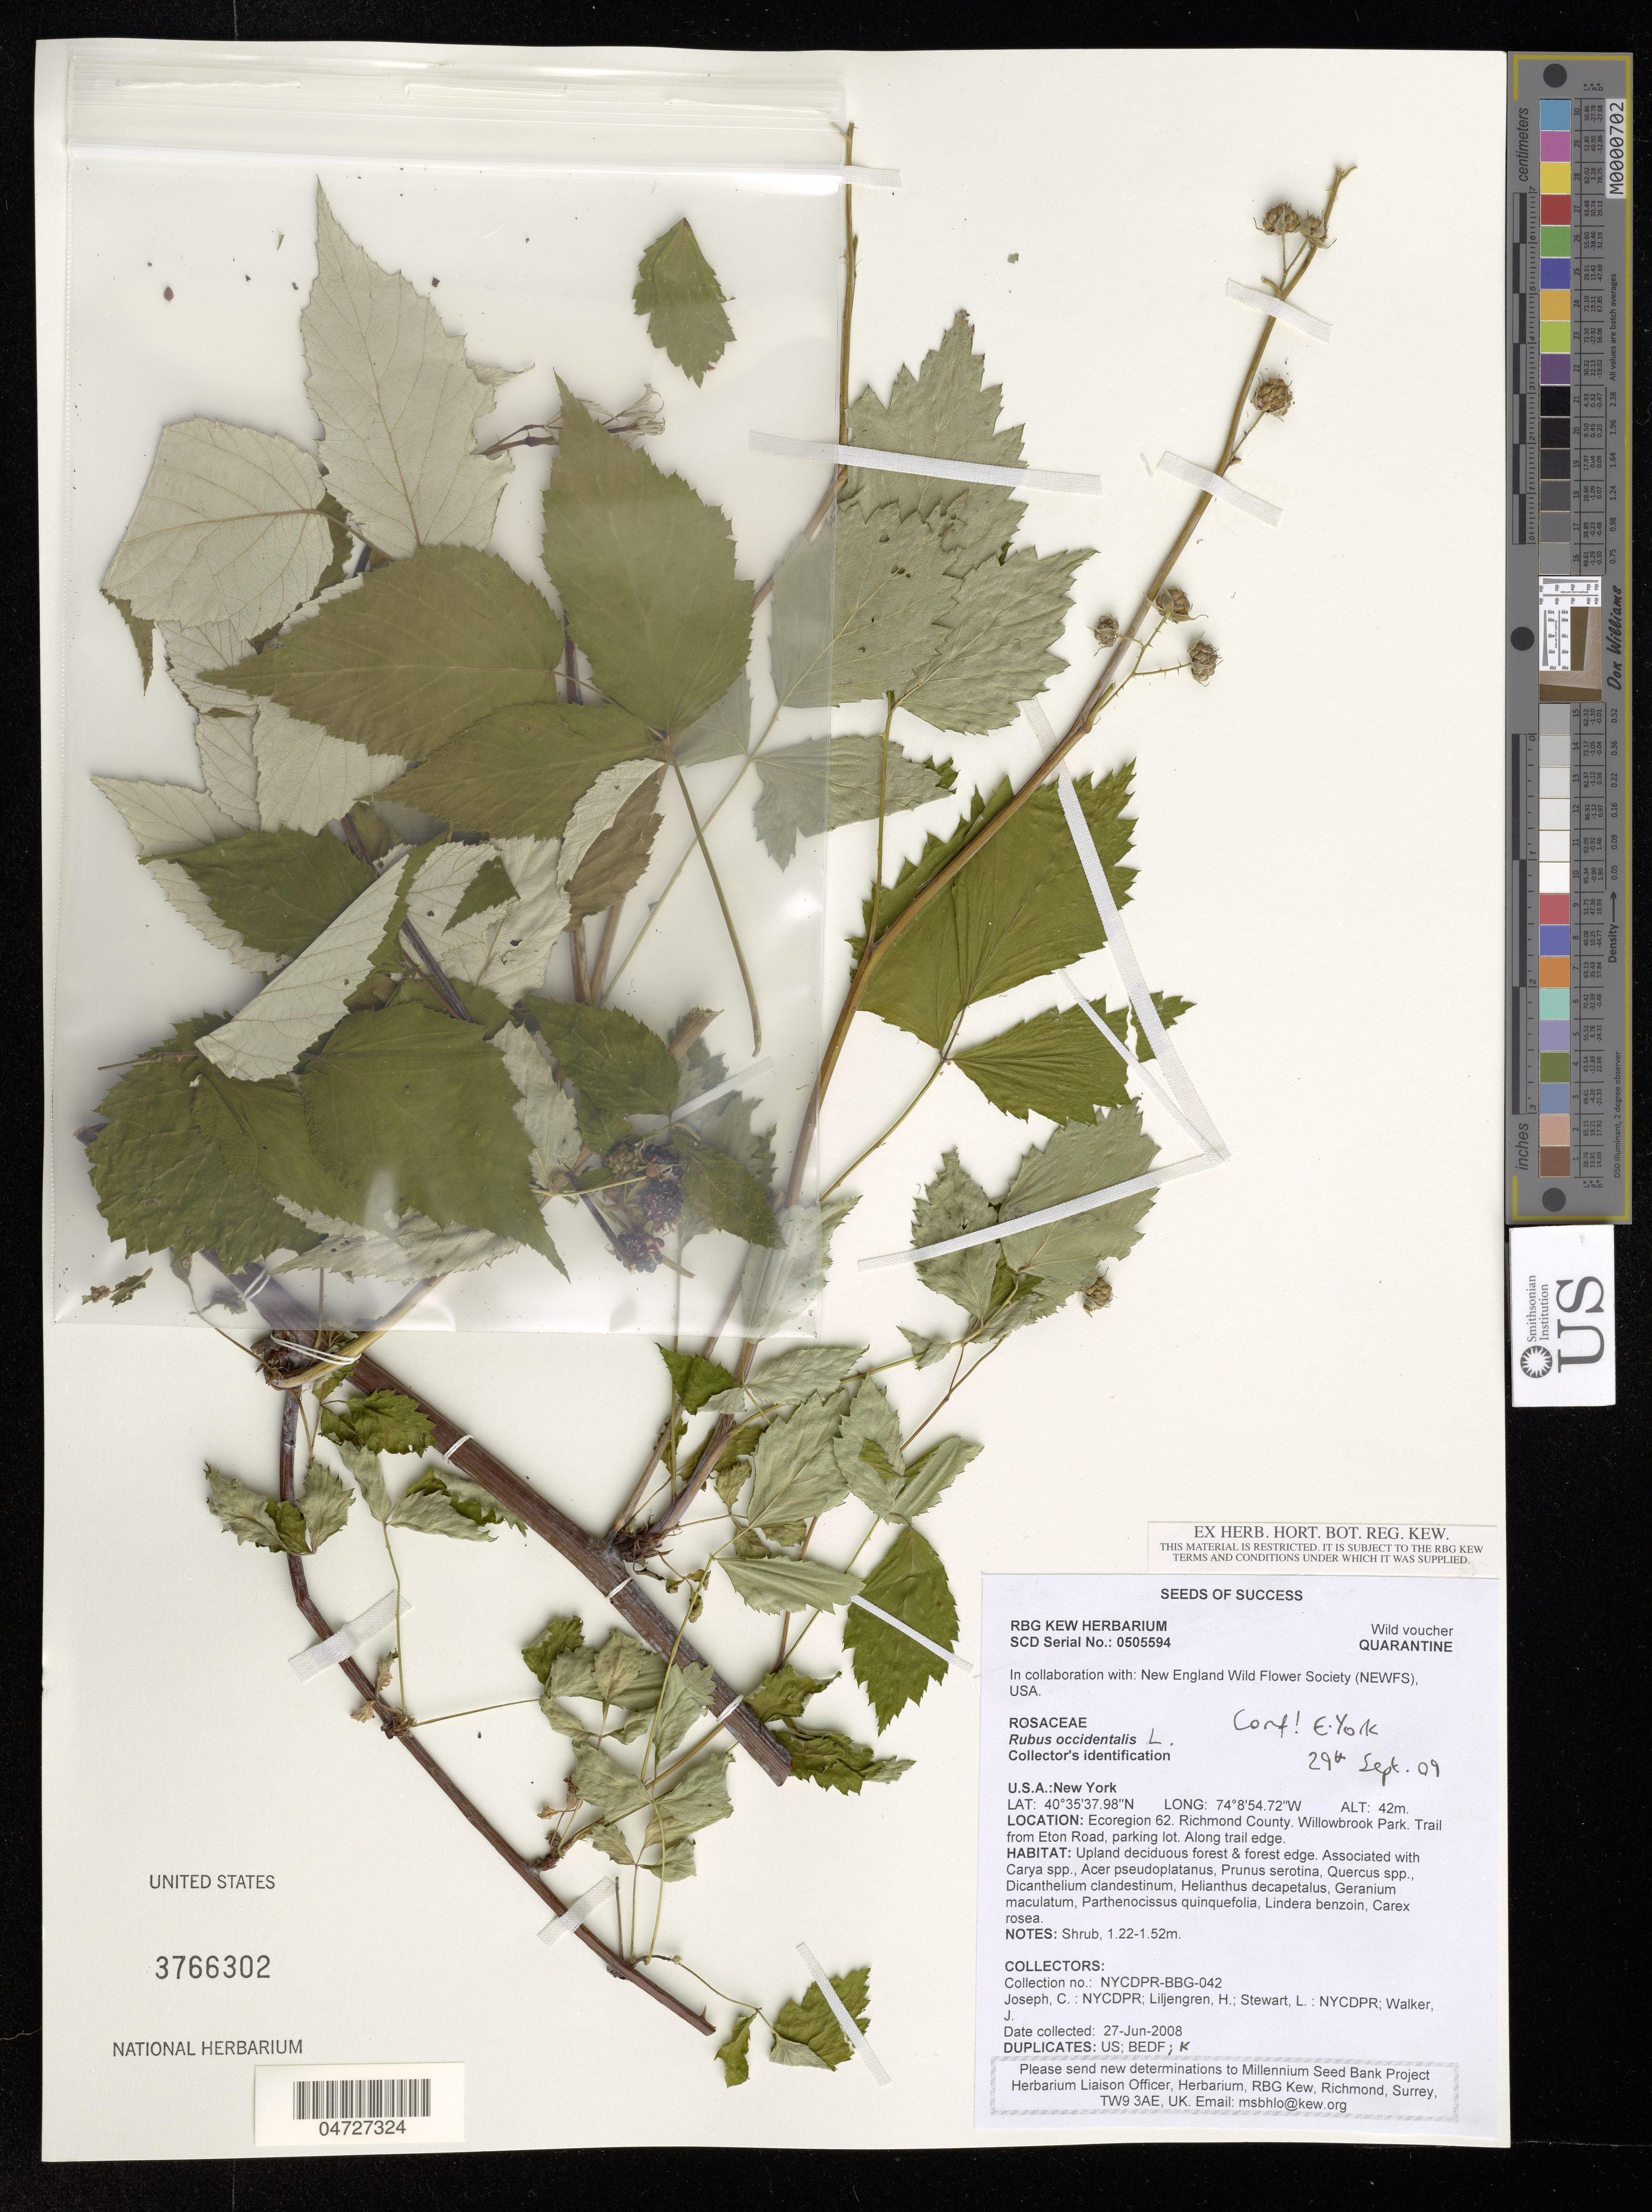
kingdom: Plantae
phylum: Tracheophyta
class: Magnoliopsida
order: Rosales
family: Rosaceae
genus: Rubus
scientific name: Rubus occidentalis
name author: L.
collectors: C. Joseph, H. Liljengren, L. Stewart & J. Walker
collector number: NYCDPR-BBG-042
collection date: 2008-06-27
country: United States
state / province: New York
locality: Ecoregion 62. Richmond County. Willowbrook Park. Trail from Eton Road, parking lot. Along trail edge.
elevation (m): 42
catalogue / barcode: US 3766302